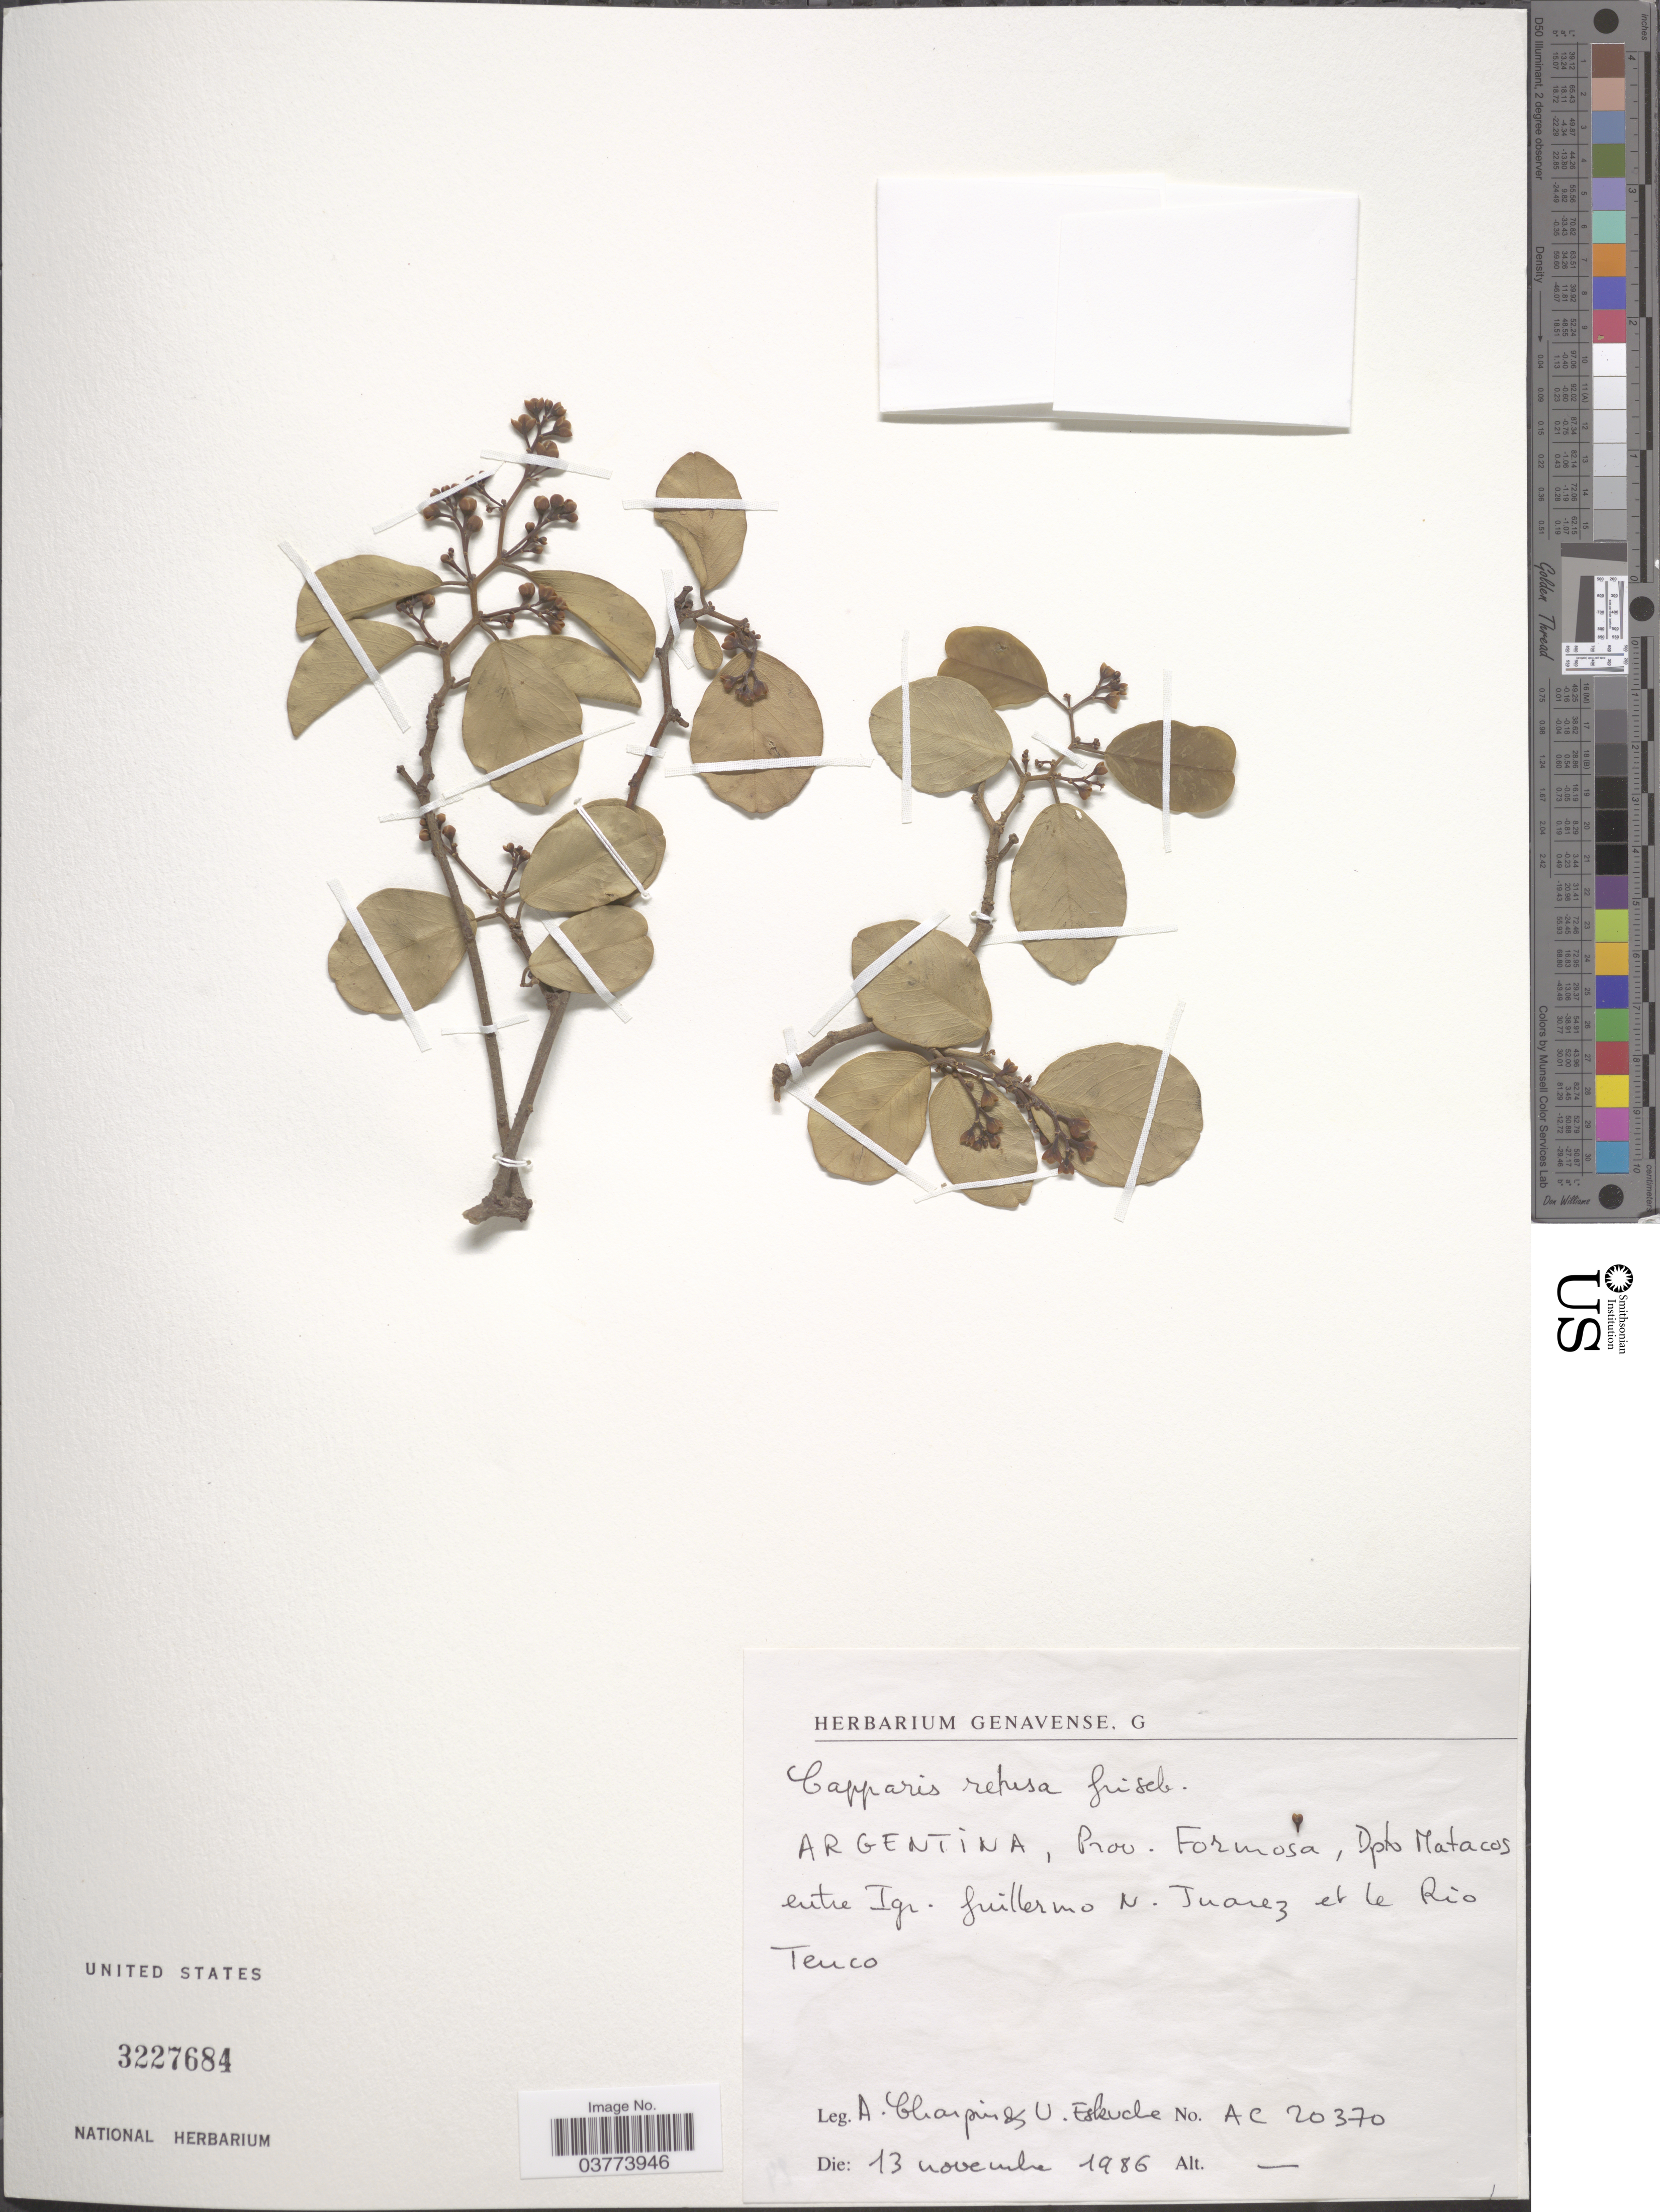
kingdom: Plantae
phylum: Tracheophyta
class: Magnoliopsida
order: Brassicales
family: Capparaceae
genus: Cynophalla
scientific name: Cynophalla retusa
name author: (Griseb.) Cornejo & Iltis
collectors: A. Chaipin & U. Eskuche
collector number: AC20370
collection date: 1986-11-13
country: Argentina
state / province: Formosa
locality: Dpto Matacos entre Igr. fuillermo N. Juarez et le Rio Teuco.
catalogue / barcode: US 3227684